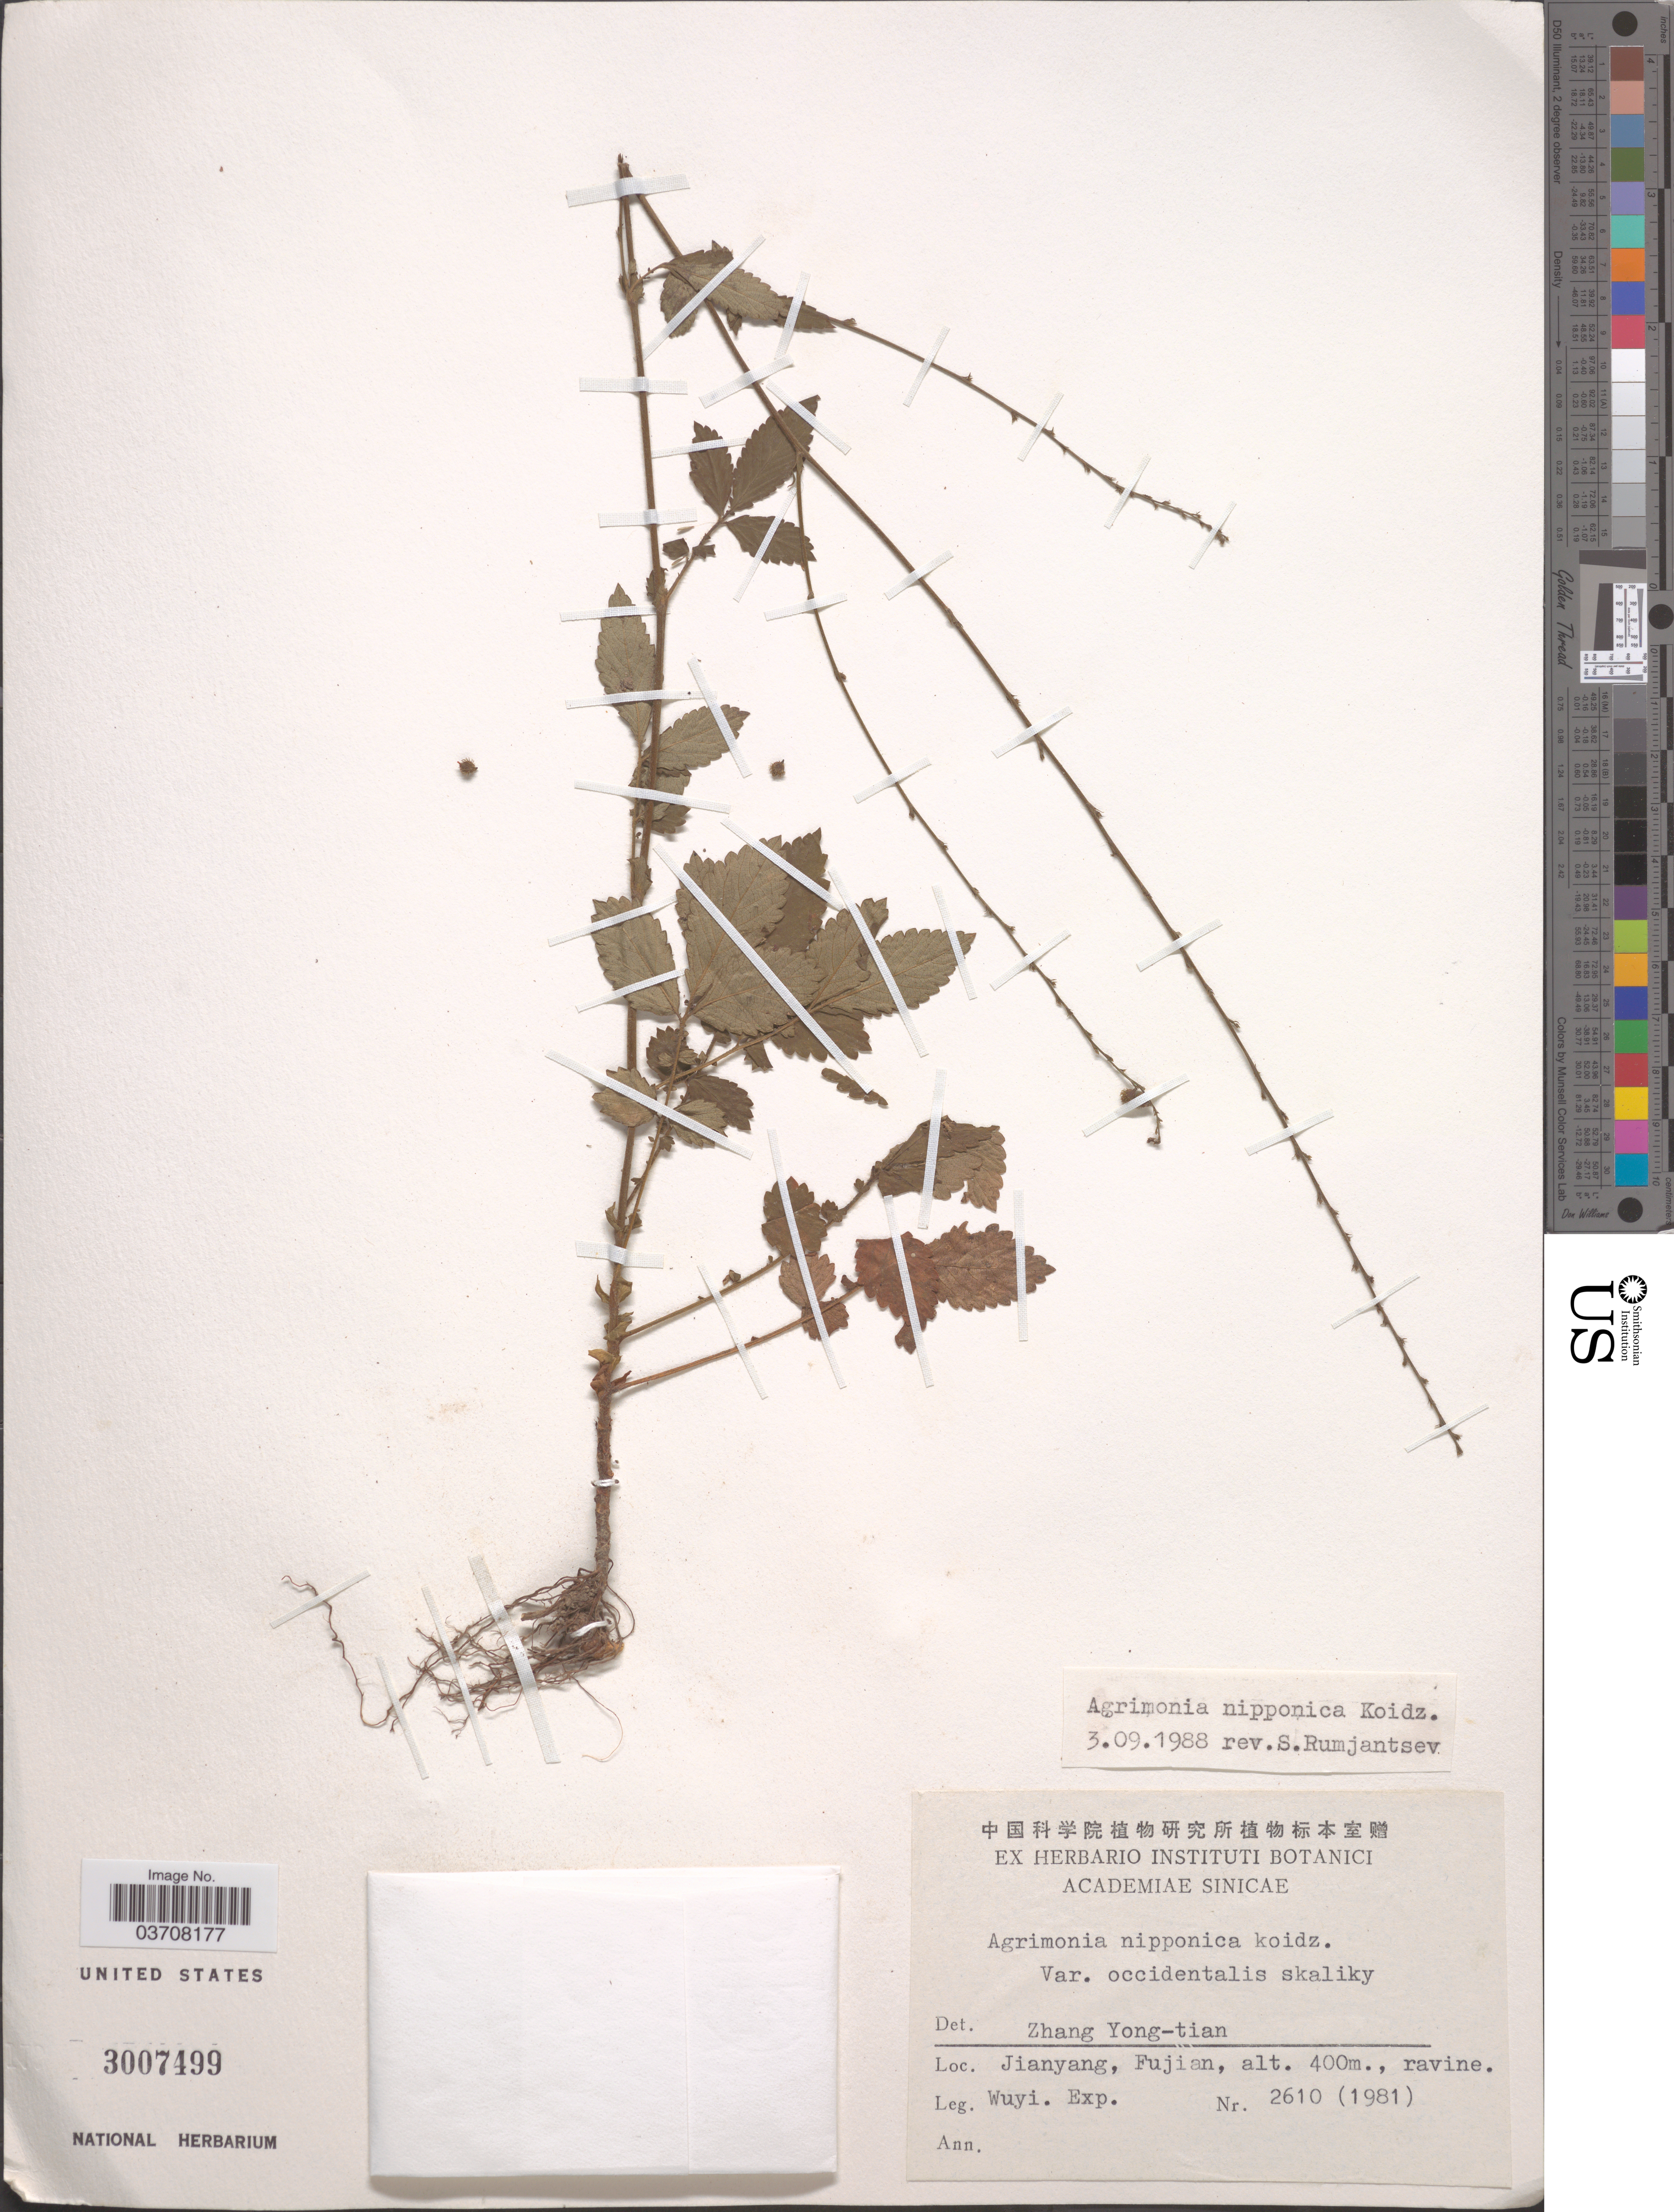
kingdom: Plantae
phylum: Tracheophyta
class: Magnoliopsida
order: Rosales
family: Rosaceae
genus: Agrimonia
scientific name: Agrimonia nipponica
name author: Koidz.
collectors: Wuyi. Exped.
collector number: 2610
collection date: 1981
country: China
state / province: Fujian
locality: Jianyang.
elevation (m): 400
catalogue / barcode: US 3007499